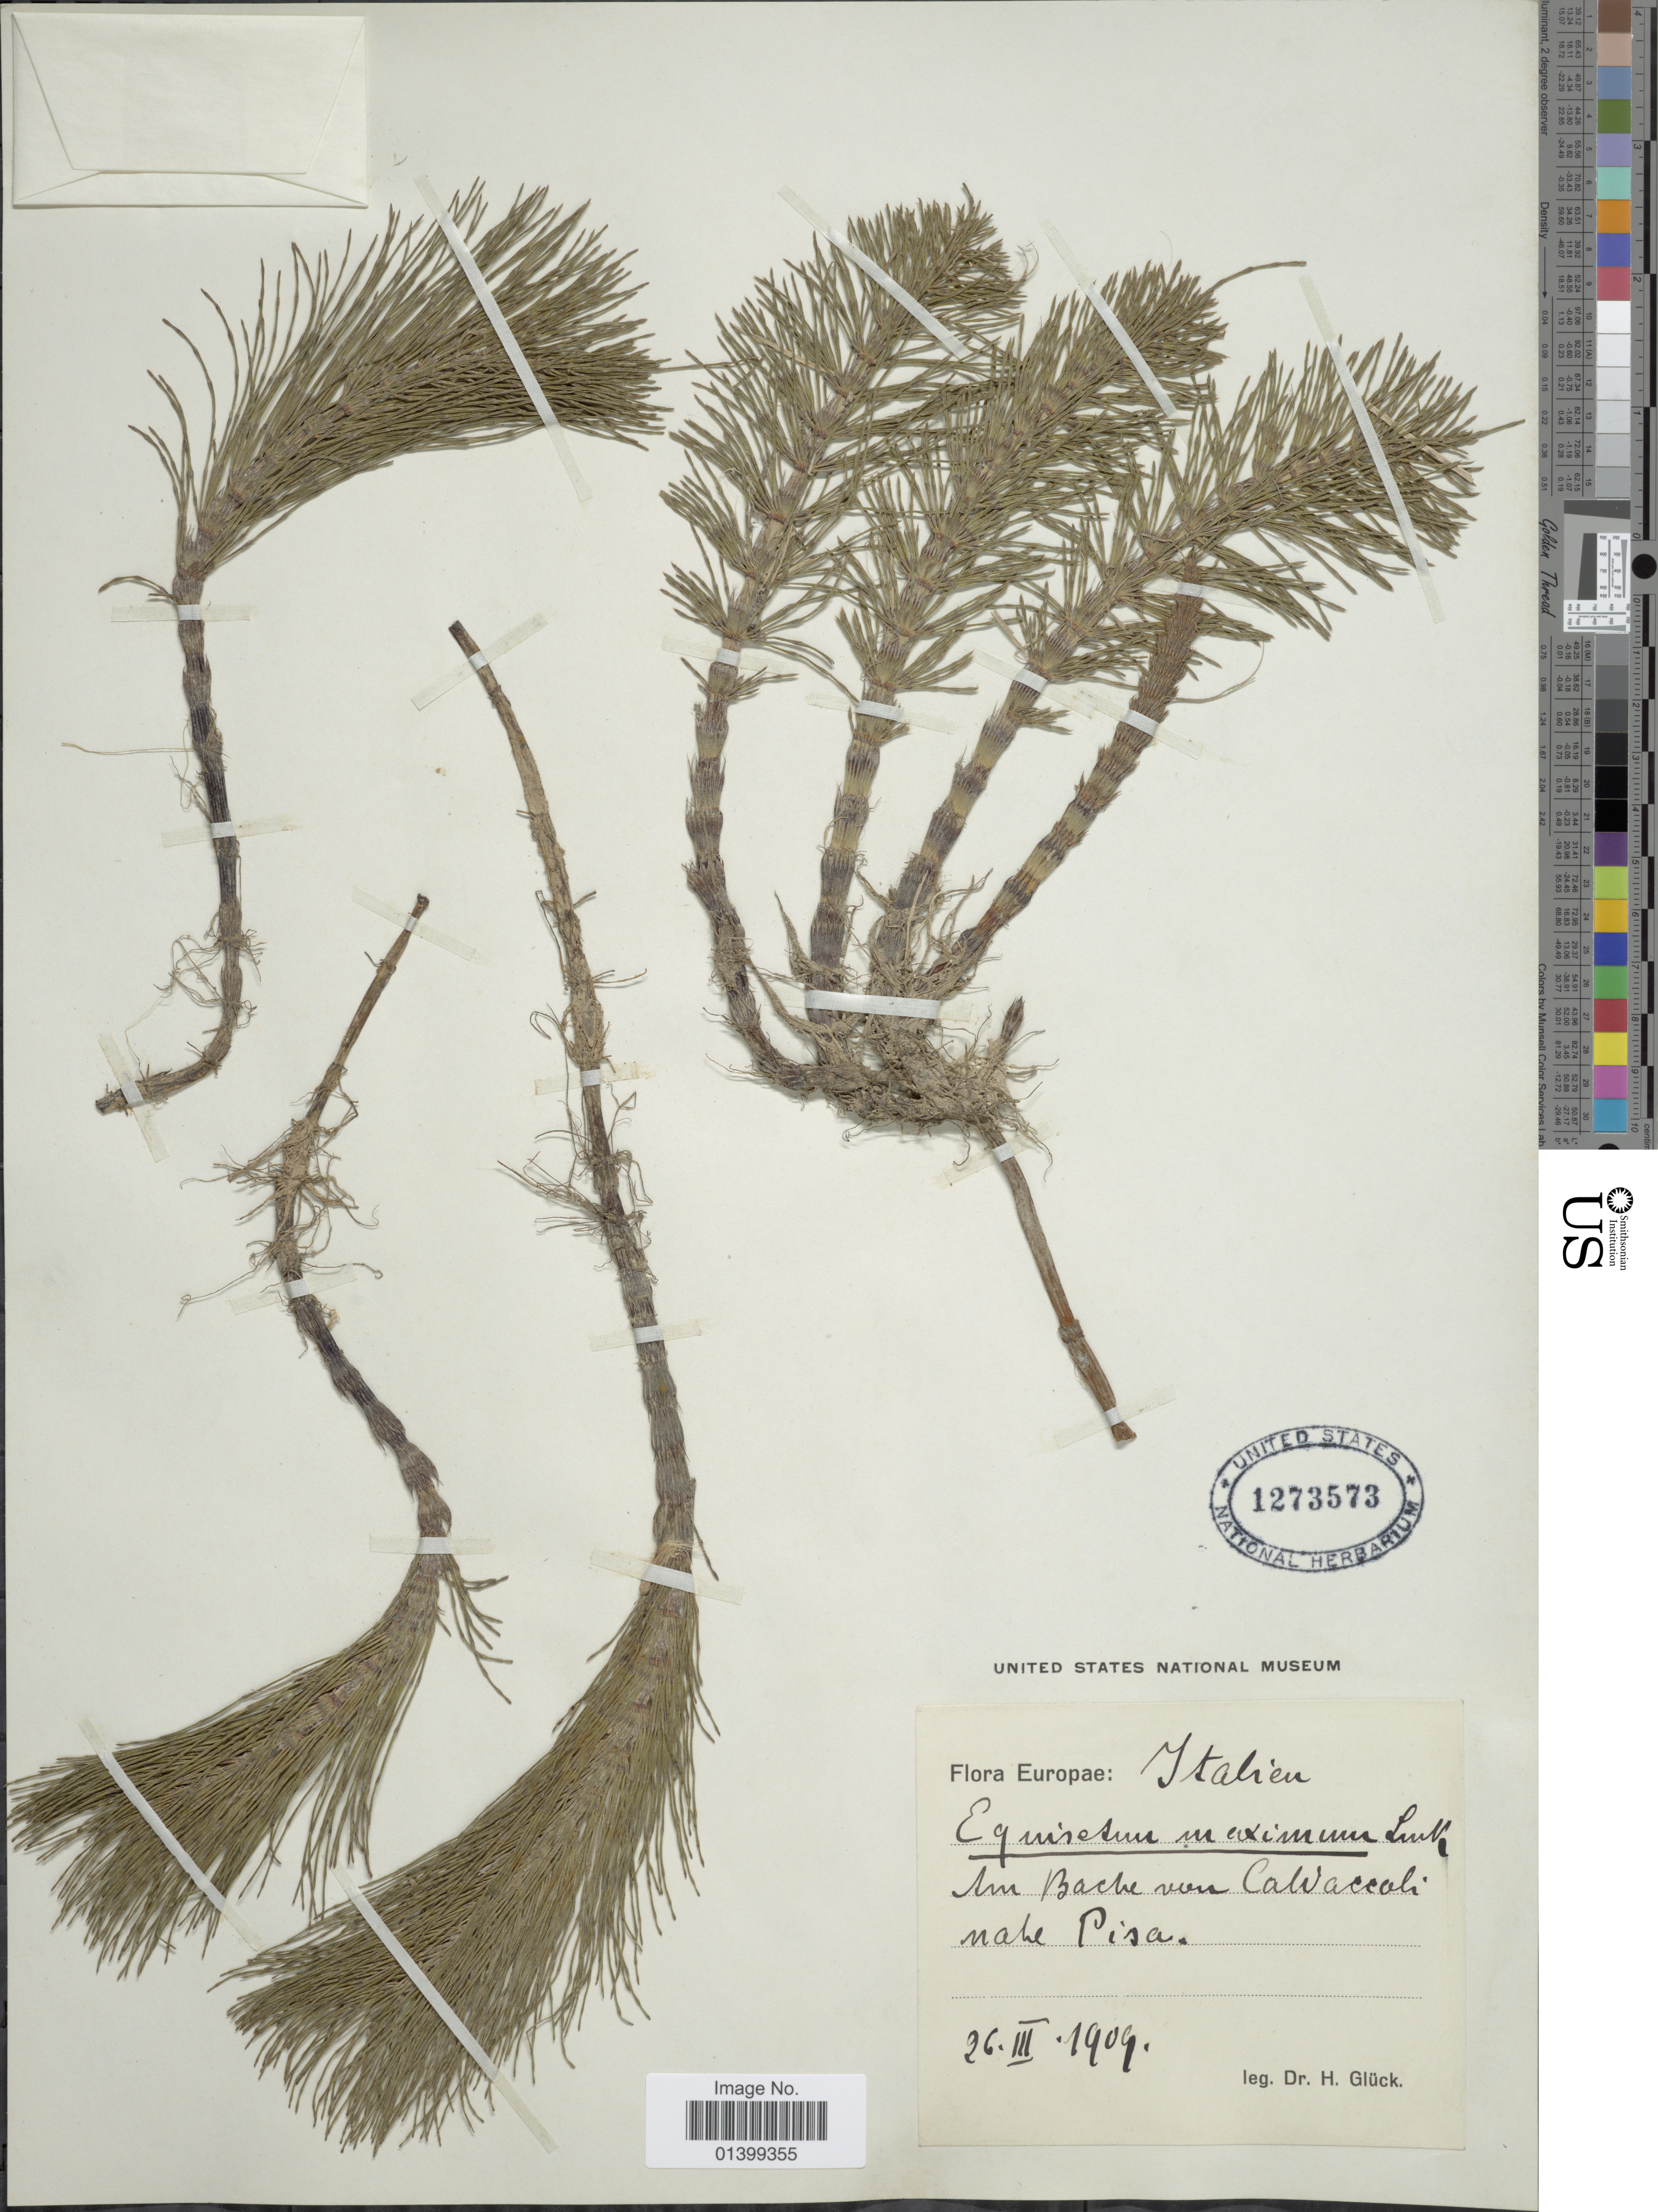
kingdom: Plantae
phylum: Tracheophyta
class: Polypodiopsida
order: Equisetales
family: Equisetaceae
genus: Equisetum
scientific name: Equisetum telmateia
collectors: H. Glück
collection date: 1909-03-26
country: Italy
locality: Flora Europae: Italien. Am Bache van Caldaccoli nahe Pisa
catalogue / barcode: US 1273573